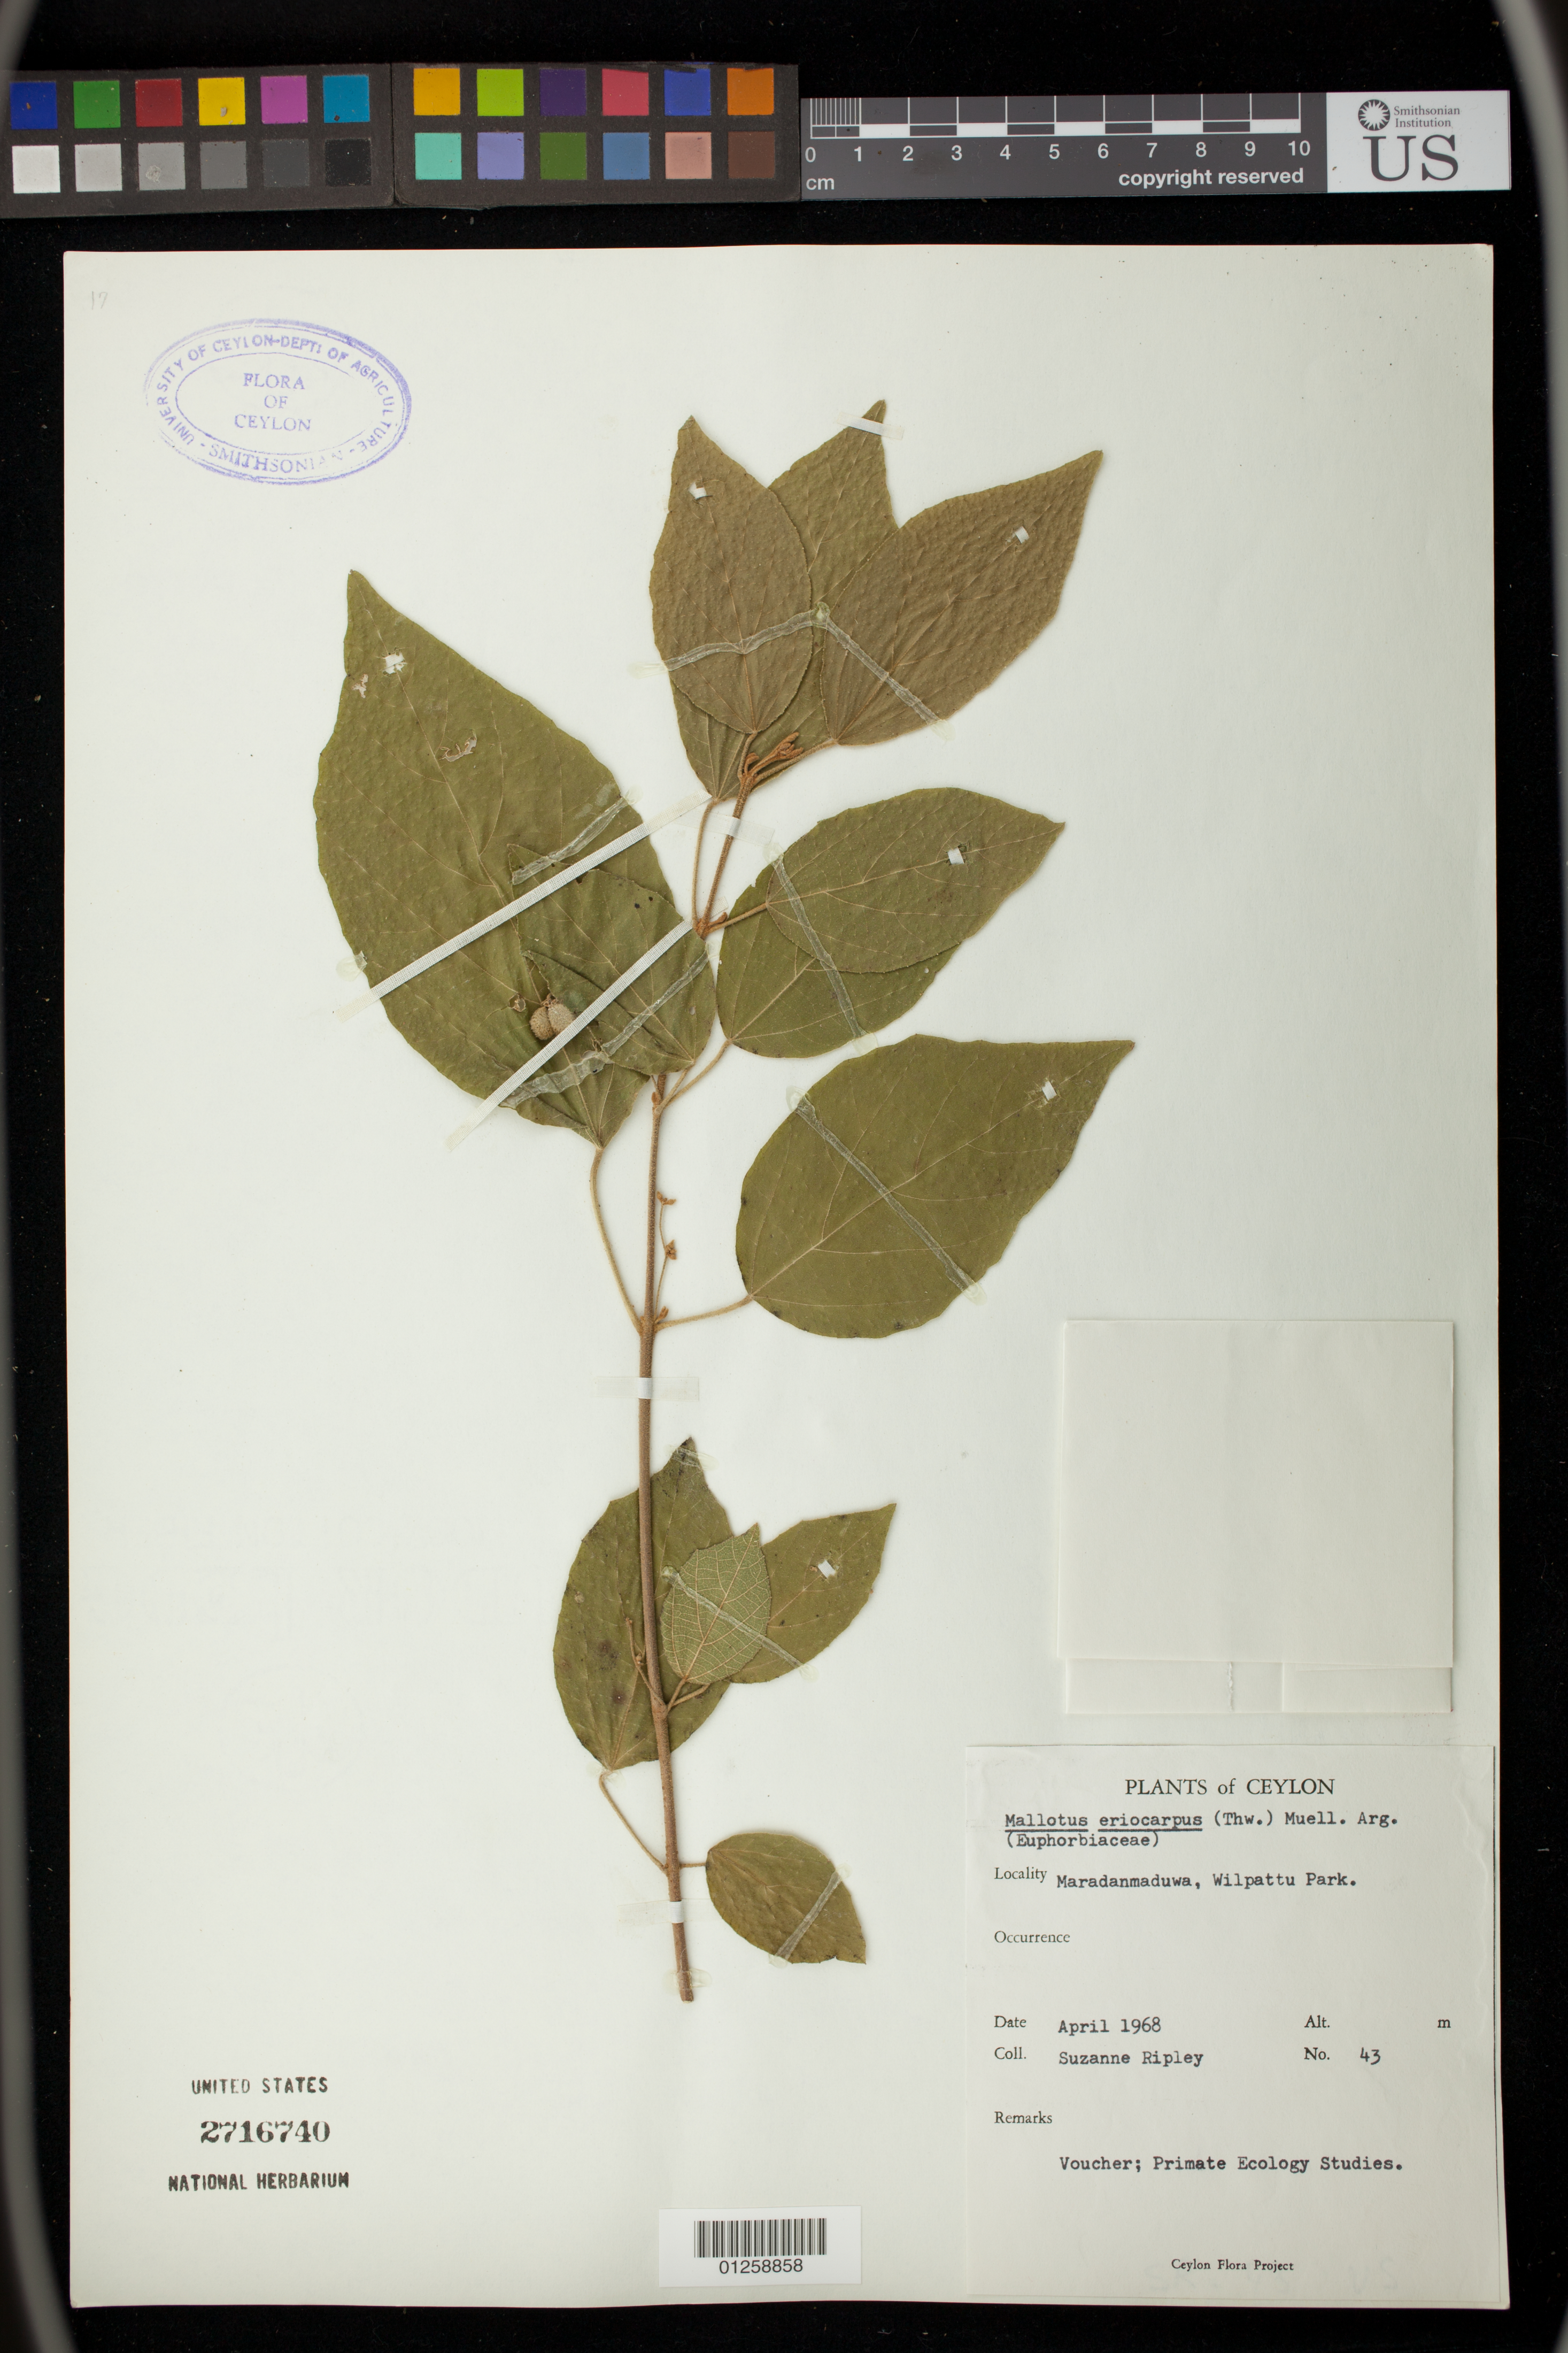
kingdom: Plantae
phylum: Tracheophyta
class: Magnoliopsida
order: Malpighiales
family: Euphorbiaceae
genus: Mallotus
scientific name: Mallotus eriocarpus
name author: (Thwaites) Müll. Arg.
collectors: S. Ripley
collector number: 43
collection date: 1968-04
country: Sri Lanka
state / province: North Central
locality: Maradanmaduwa, Wilpattu Park.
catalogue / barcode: US 2716740